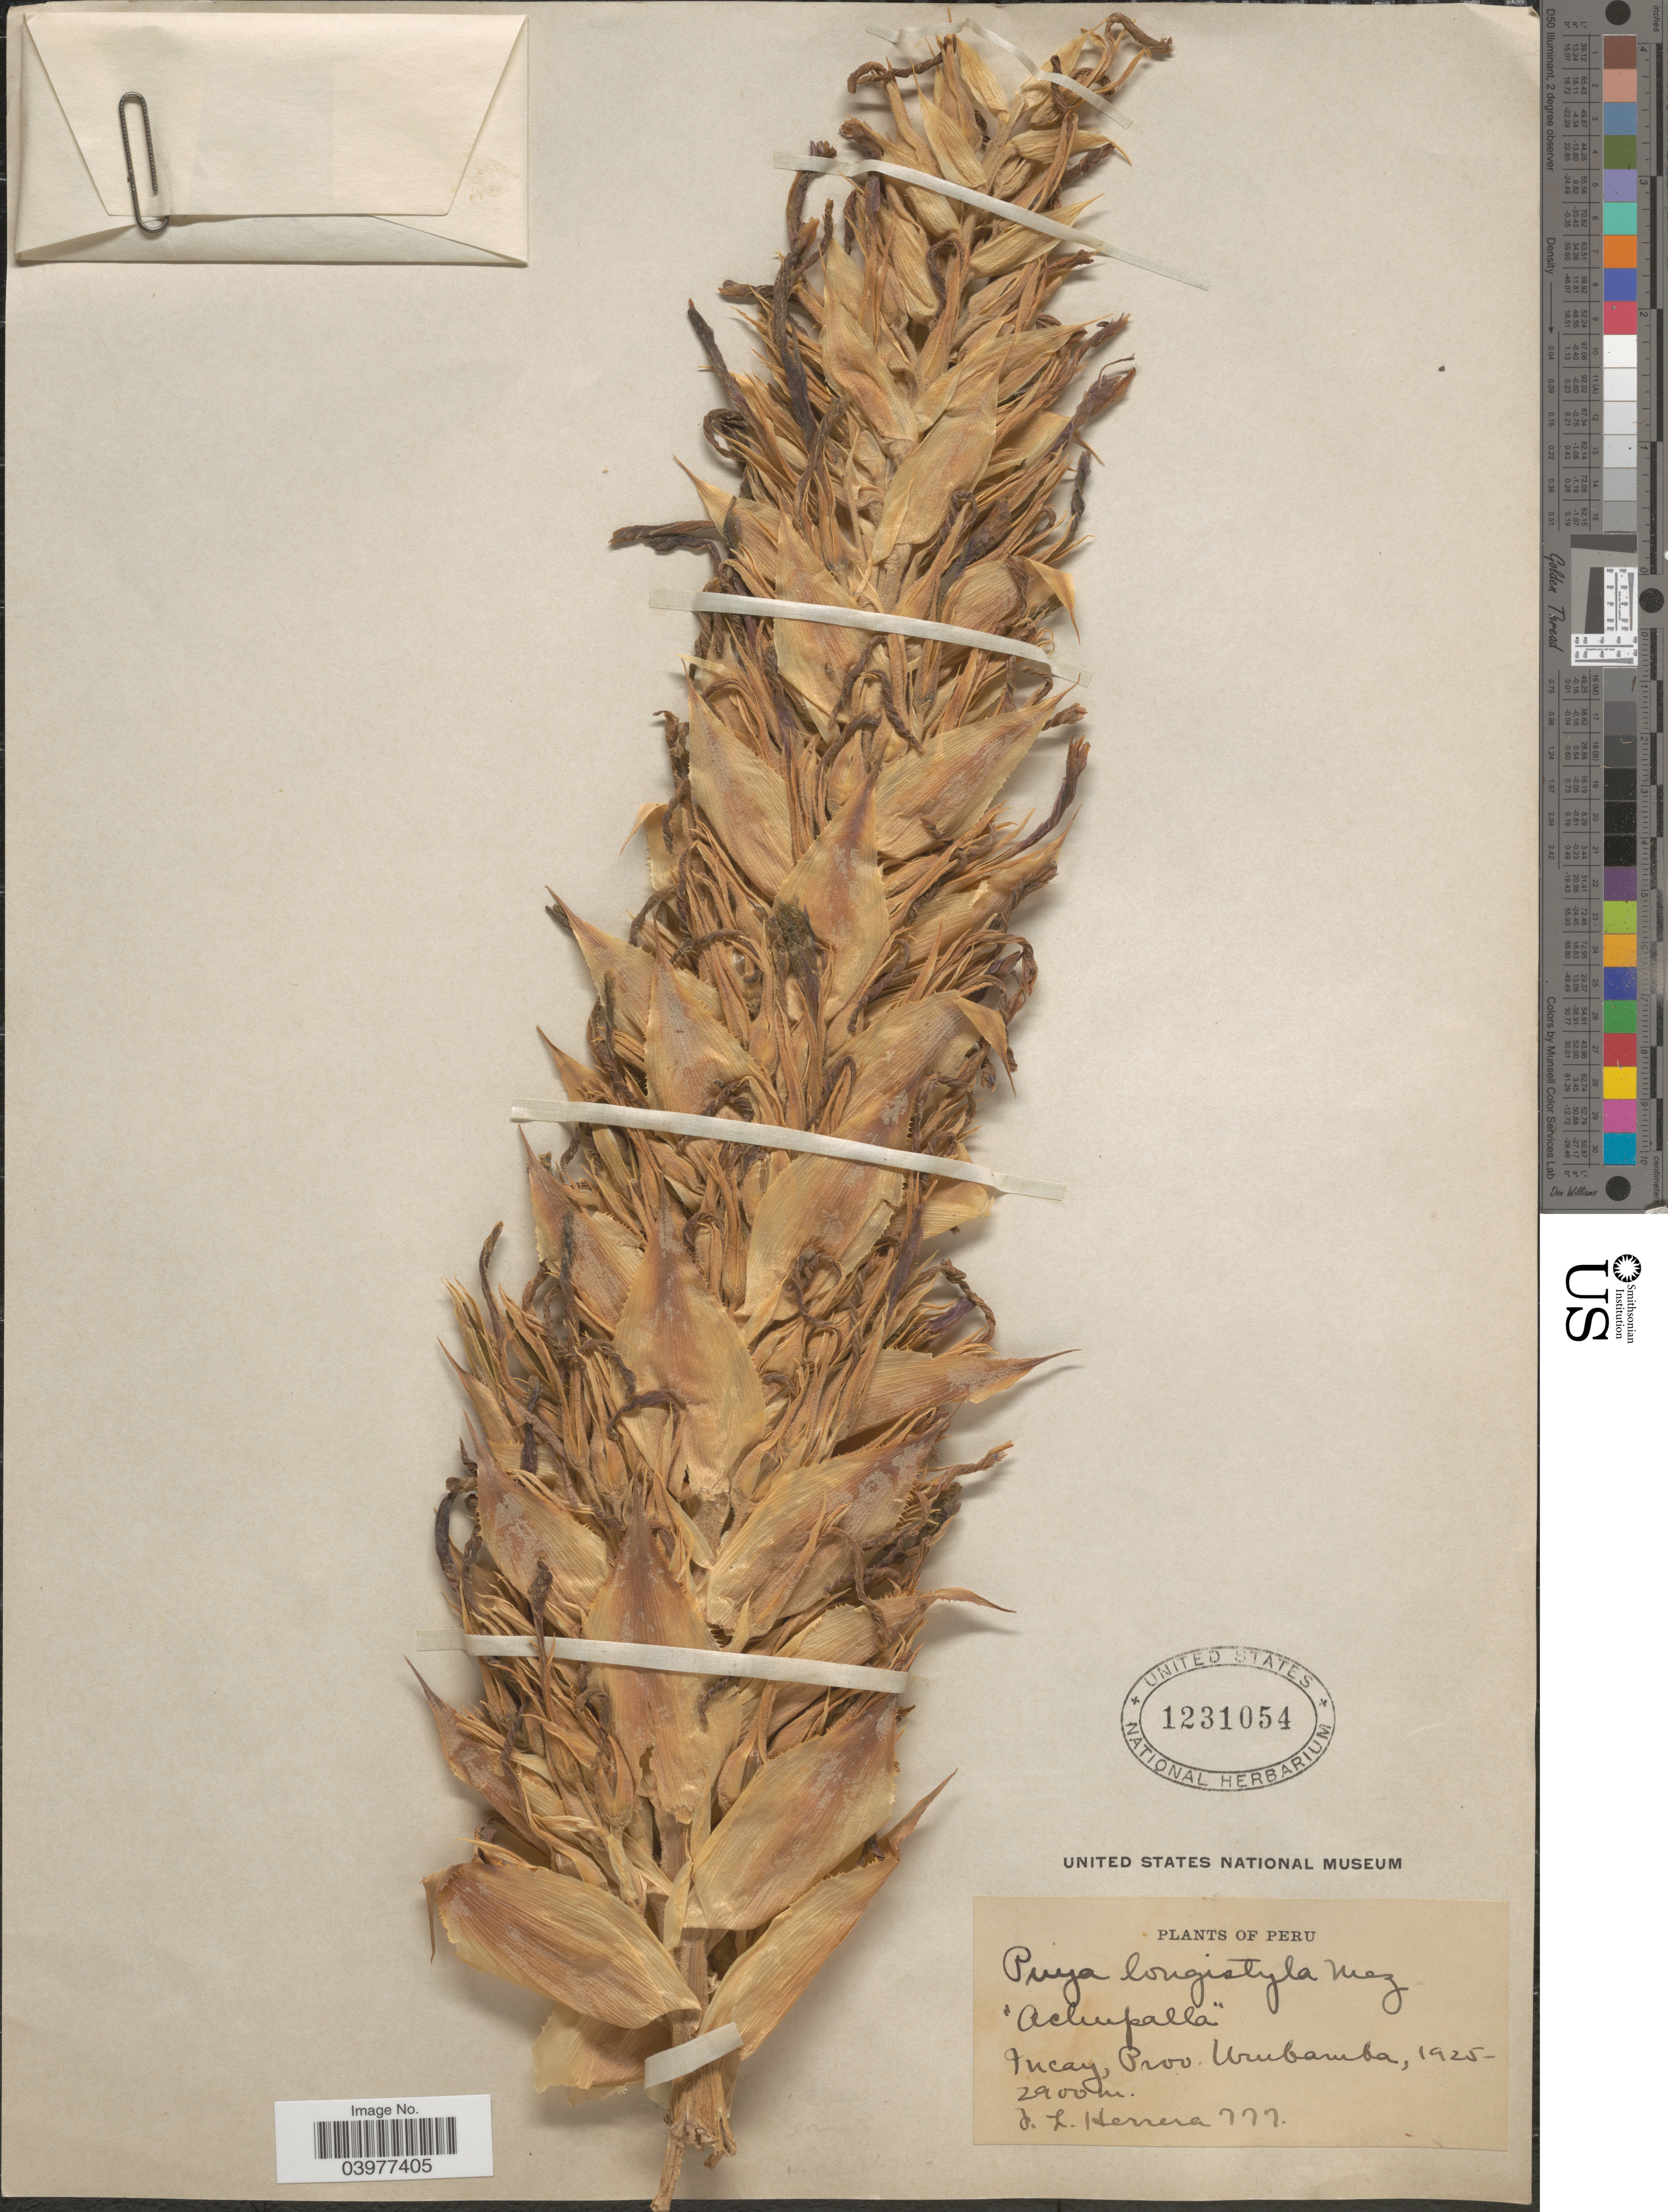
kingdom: Plantae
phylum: Tracheophyta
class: Liliopsida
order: Poales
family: Bromeliaceae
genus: Puya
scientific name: Puya longistyla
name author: Mez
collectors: J. L. Herrera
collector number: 777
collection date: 1925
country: Peru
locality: Yucay, Prov. Urubamba.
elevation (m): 2900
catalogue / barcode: US 1231054